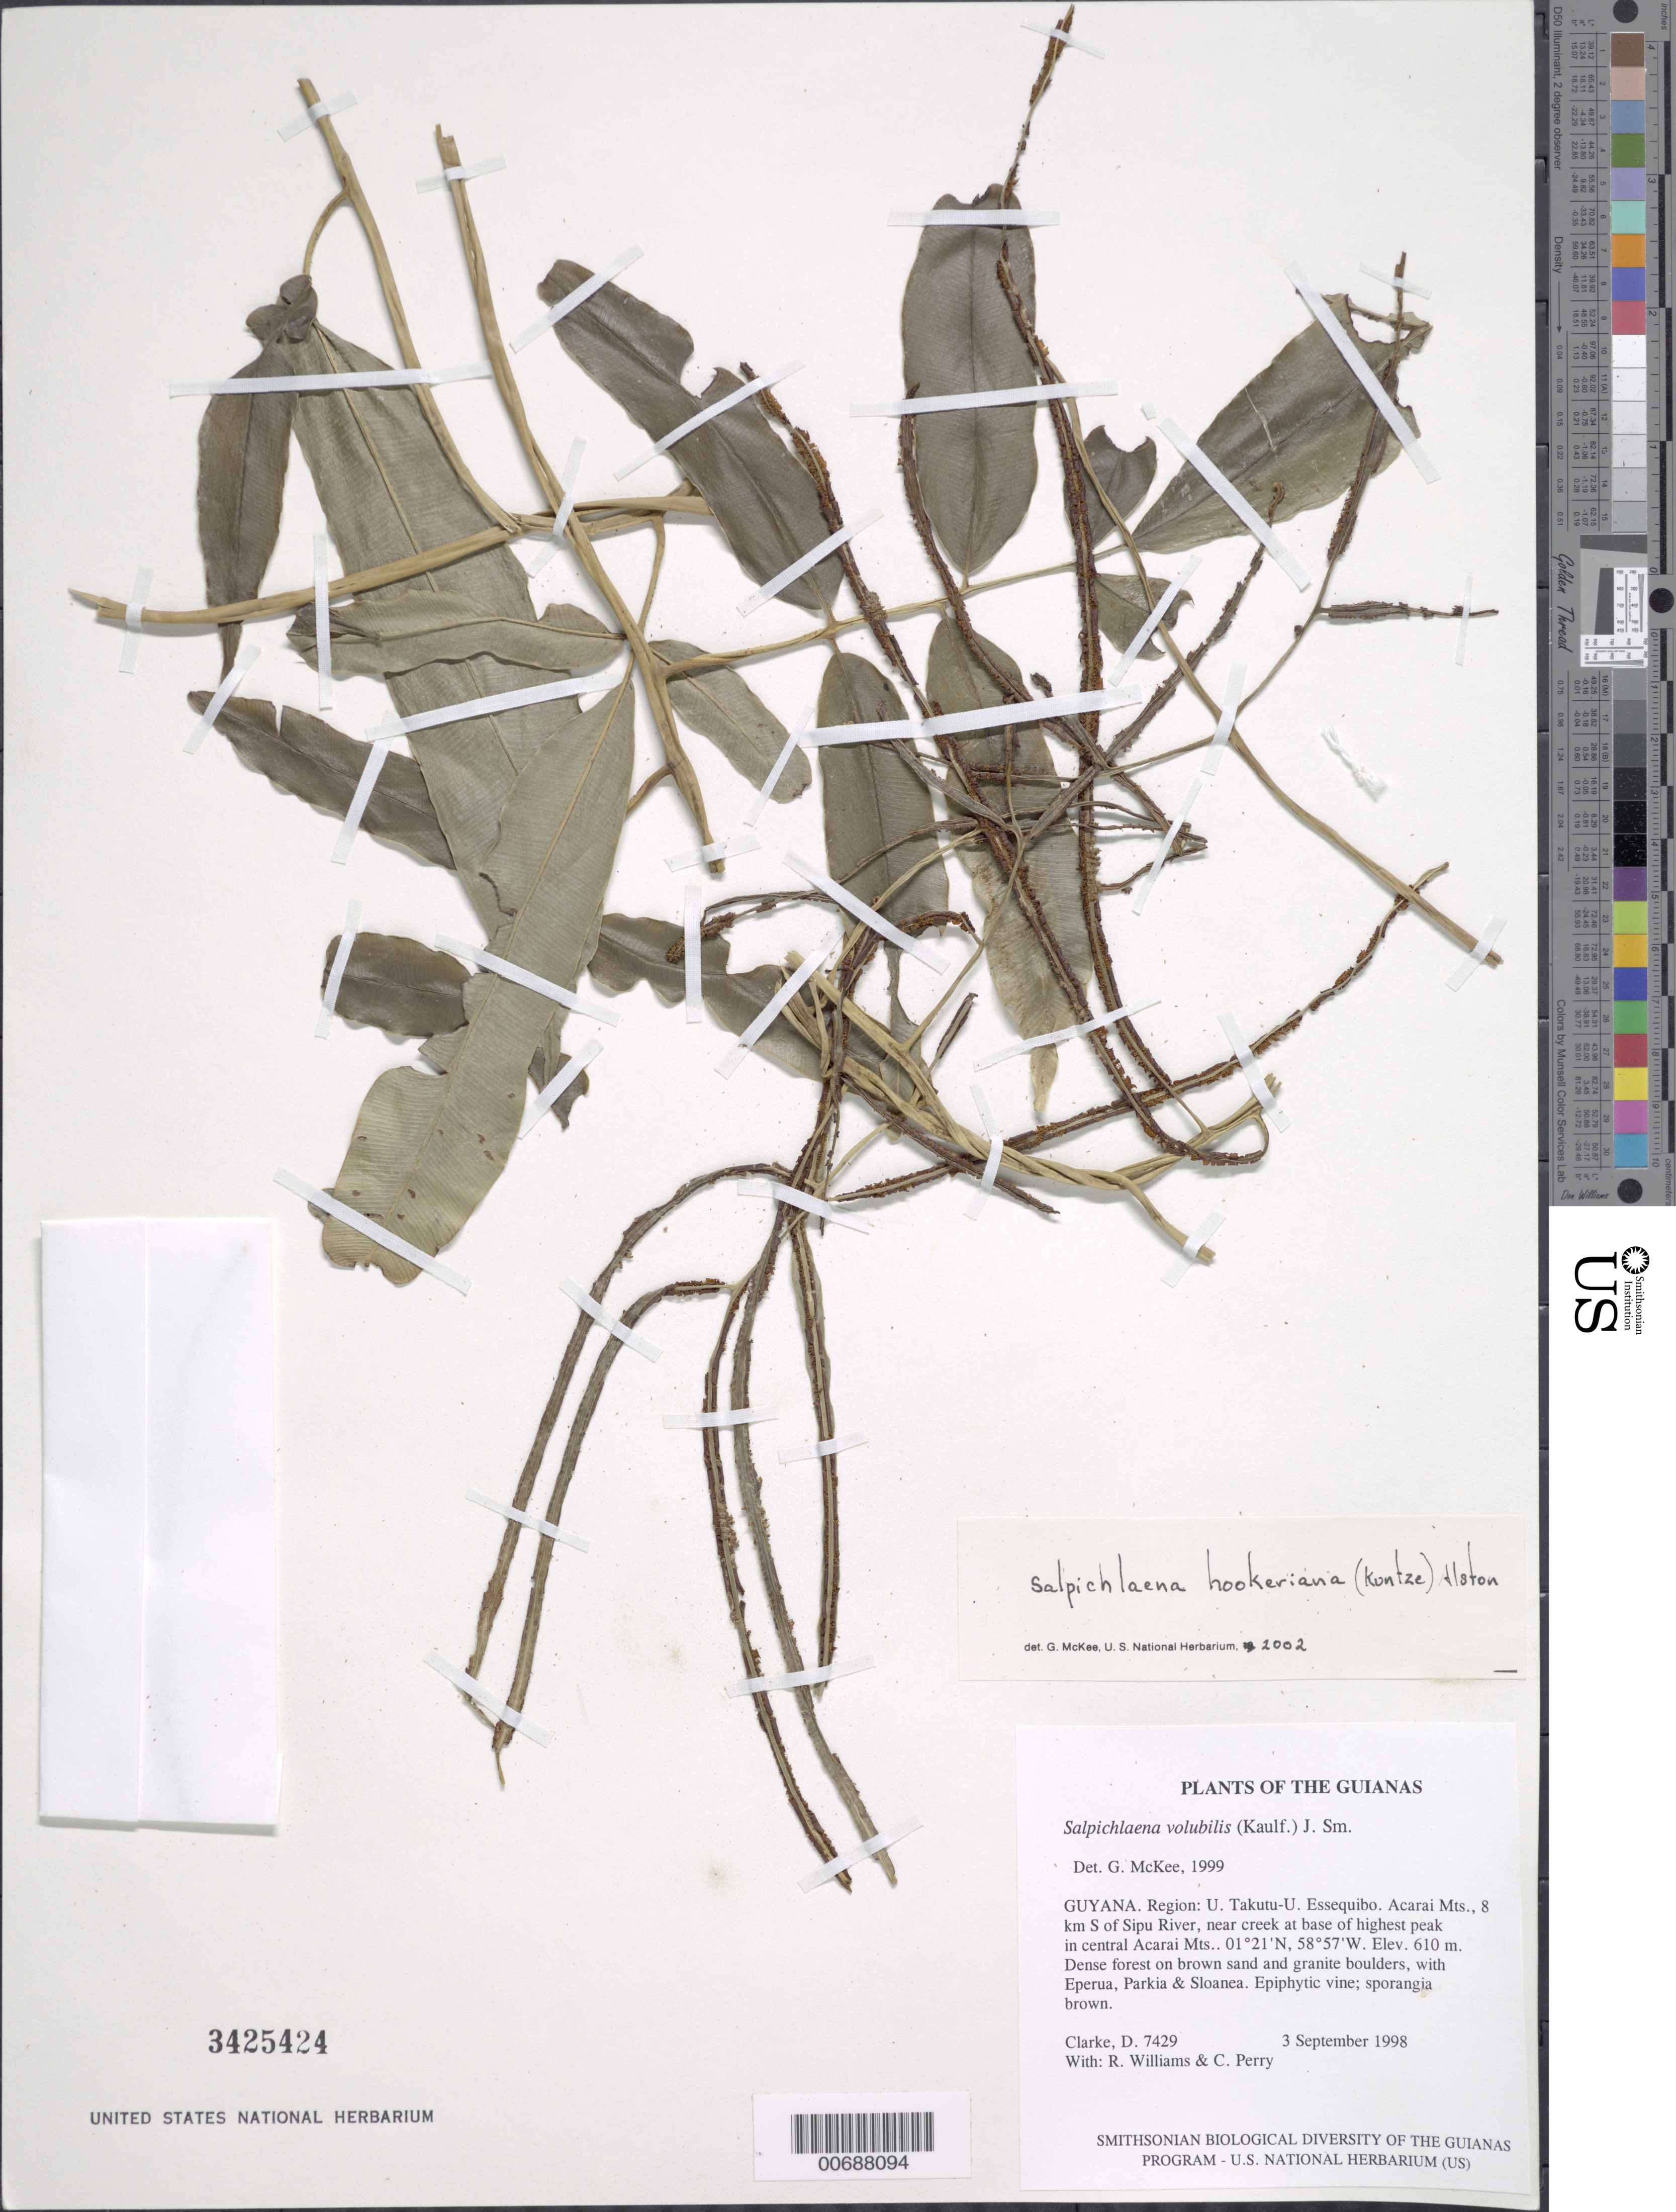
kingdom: Plantae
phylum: Tracheophyta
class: Polypodiopsida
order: Polypodiales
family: Blechnaceae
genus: Salpichlaena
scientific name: Salpichlaena hookeriana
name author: (Kuntze) Alston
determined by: McKee, G. S., (US), NMNH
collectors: H. D. Clarke, R. Williams & C. Perry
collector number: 7429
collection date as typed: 3 September 1998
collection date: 1998-09-03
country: Guyana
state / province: U. Takutu-U. Essequibo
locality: Acarai Mts., 8 km S of Sipu River, near creek at base of highest peak in central Acarai Mts.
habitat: Dense forest on brown sand and granite boulders, with Eperua, Parkia & Sloanea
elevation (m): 610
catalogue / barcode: US 3425424